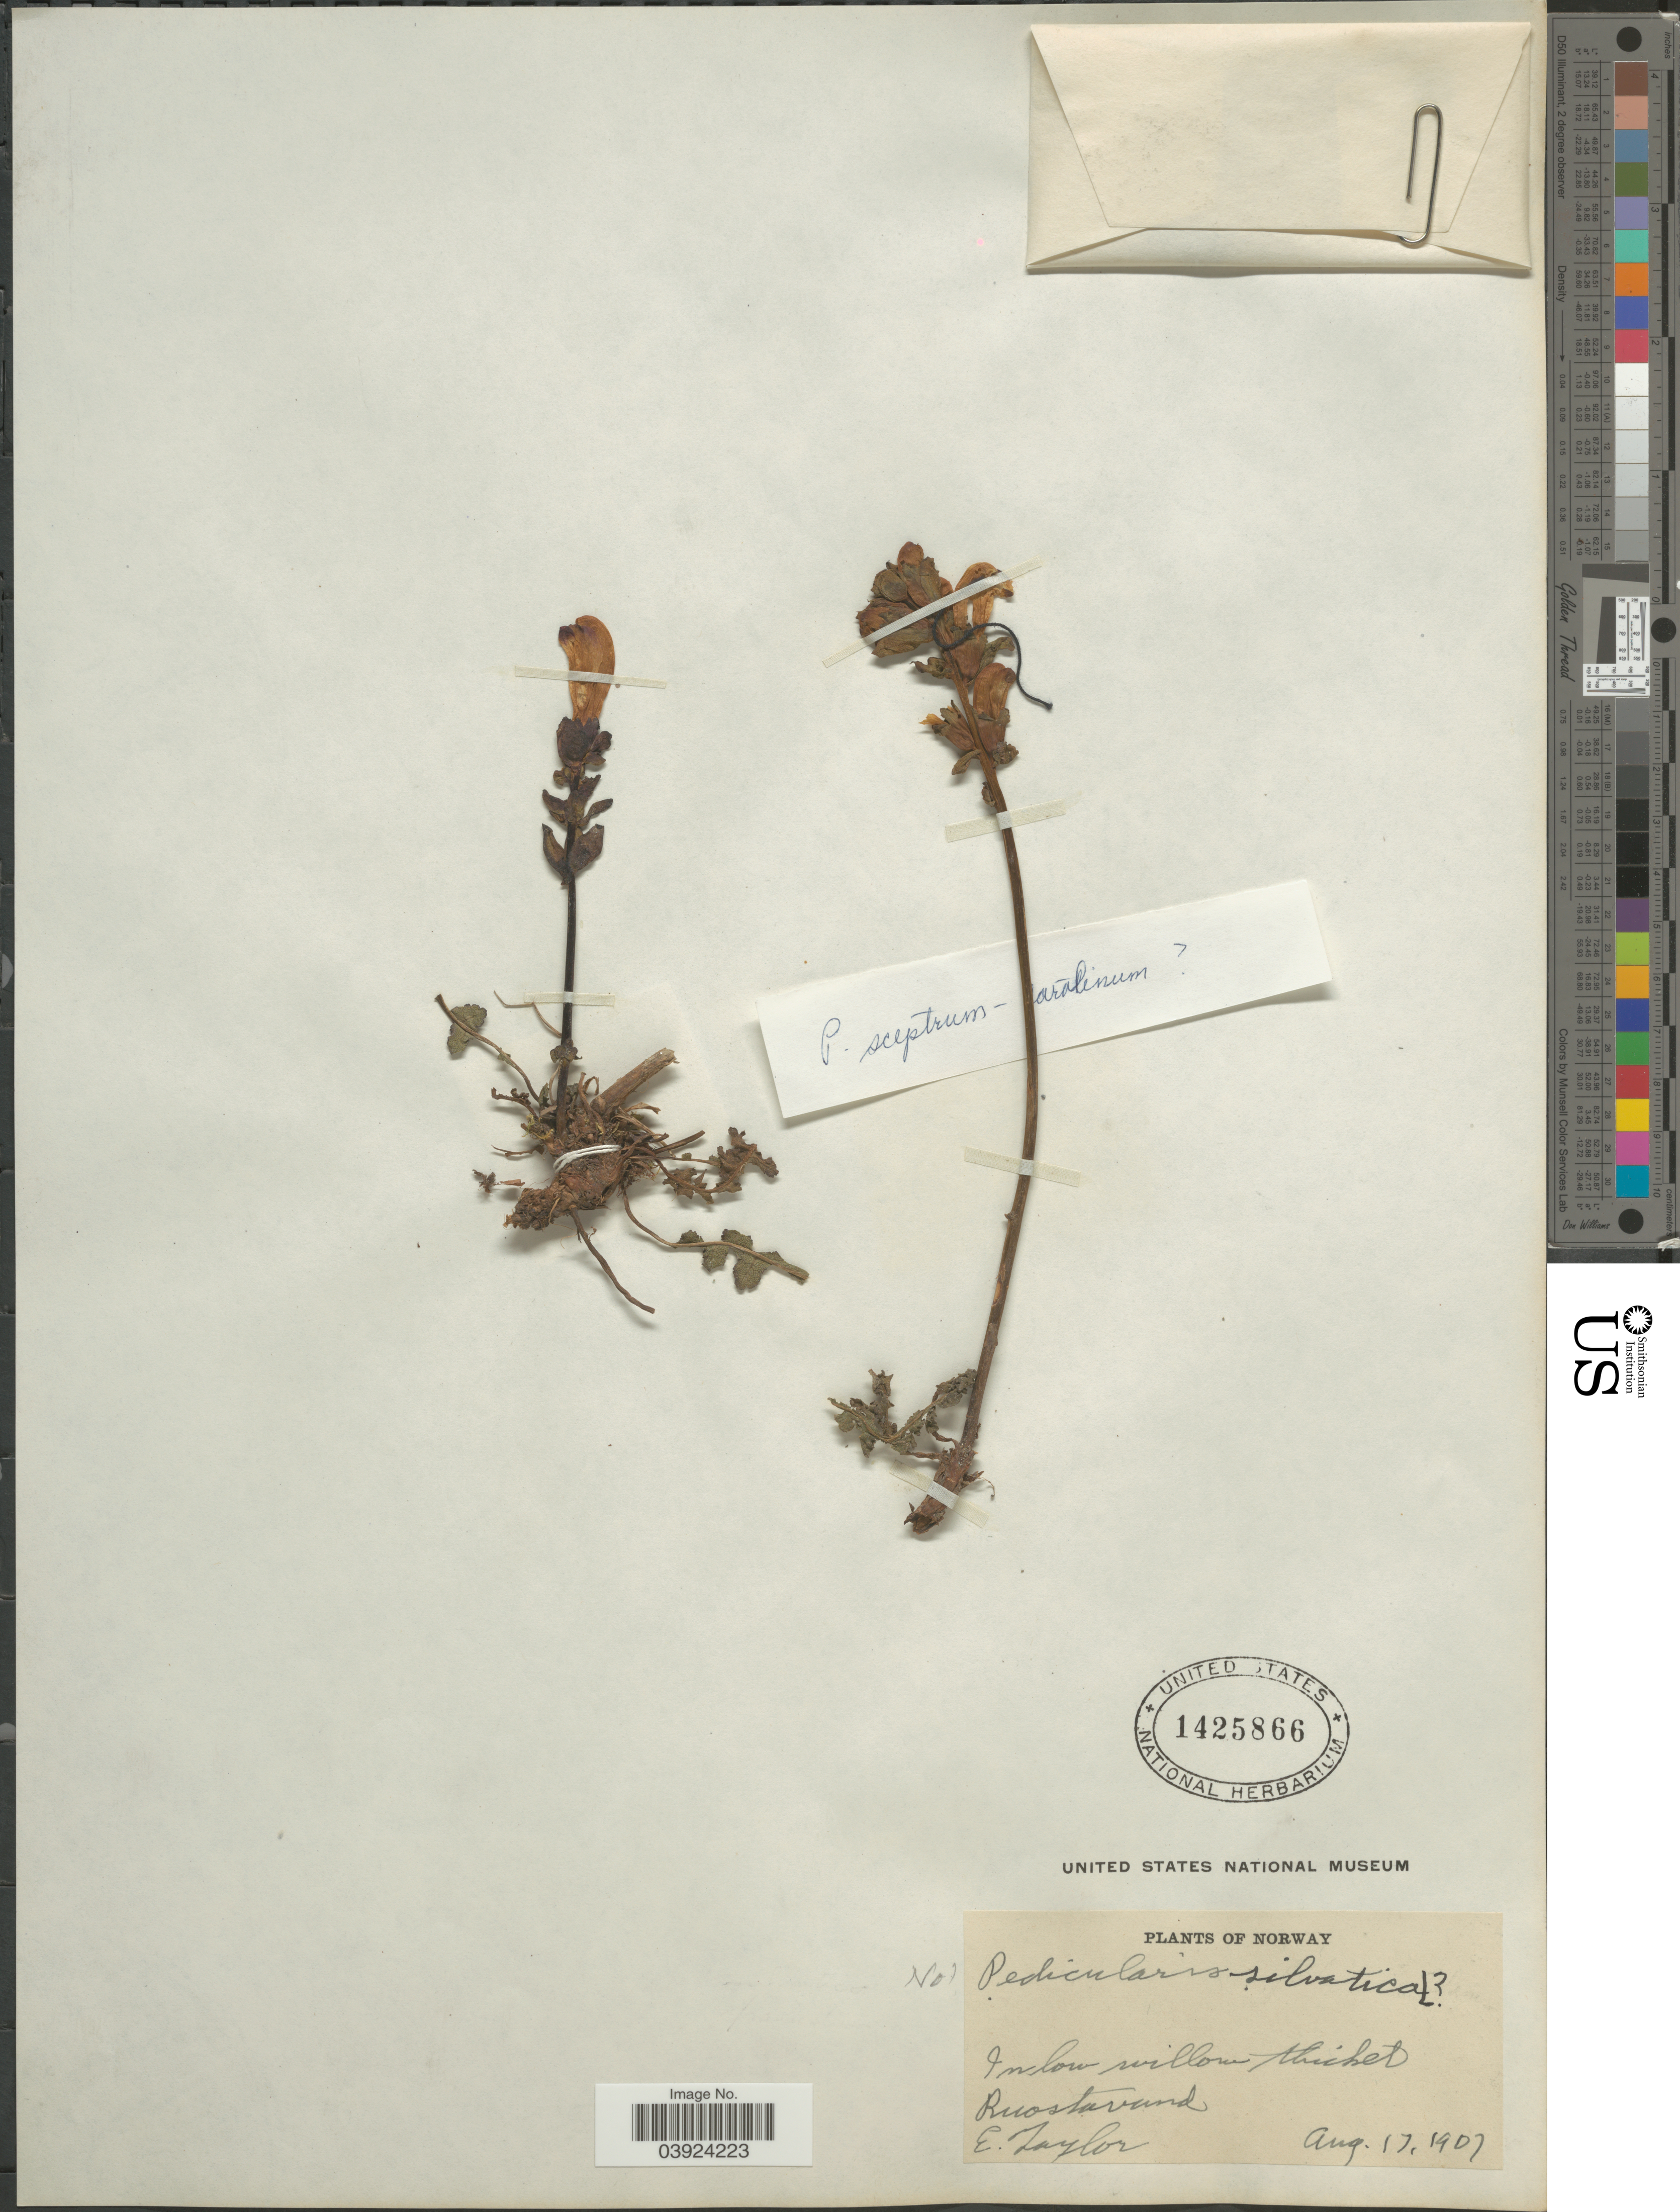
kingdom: Plantae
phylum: Tracheophyta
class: Magnoliopsida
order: Lamiales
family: Orobanchaceae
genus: Pedicularis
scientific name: Pedicularis sp.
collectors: E. Taylor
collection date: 1907-08-17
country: Norway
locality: Ruostafjeld.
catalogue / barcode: US 1425866